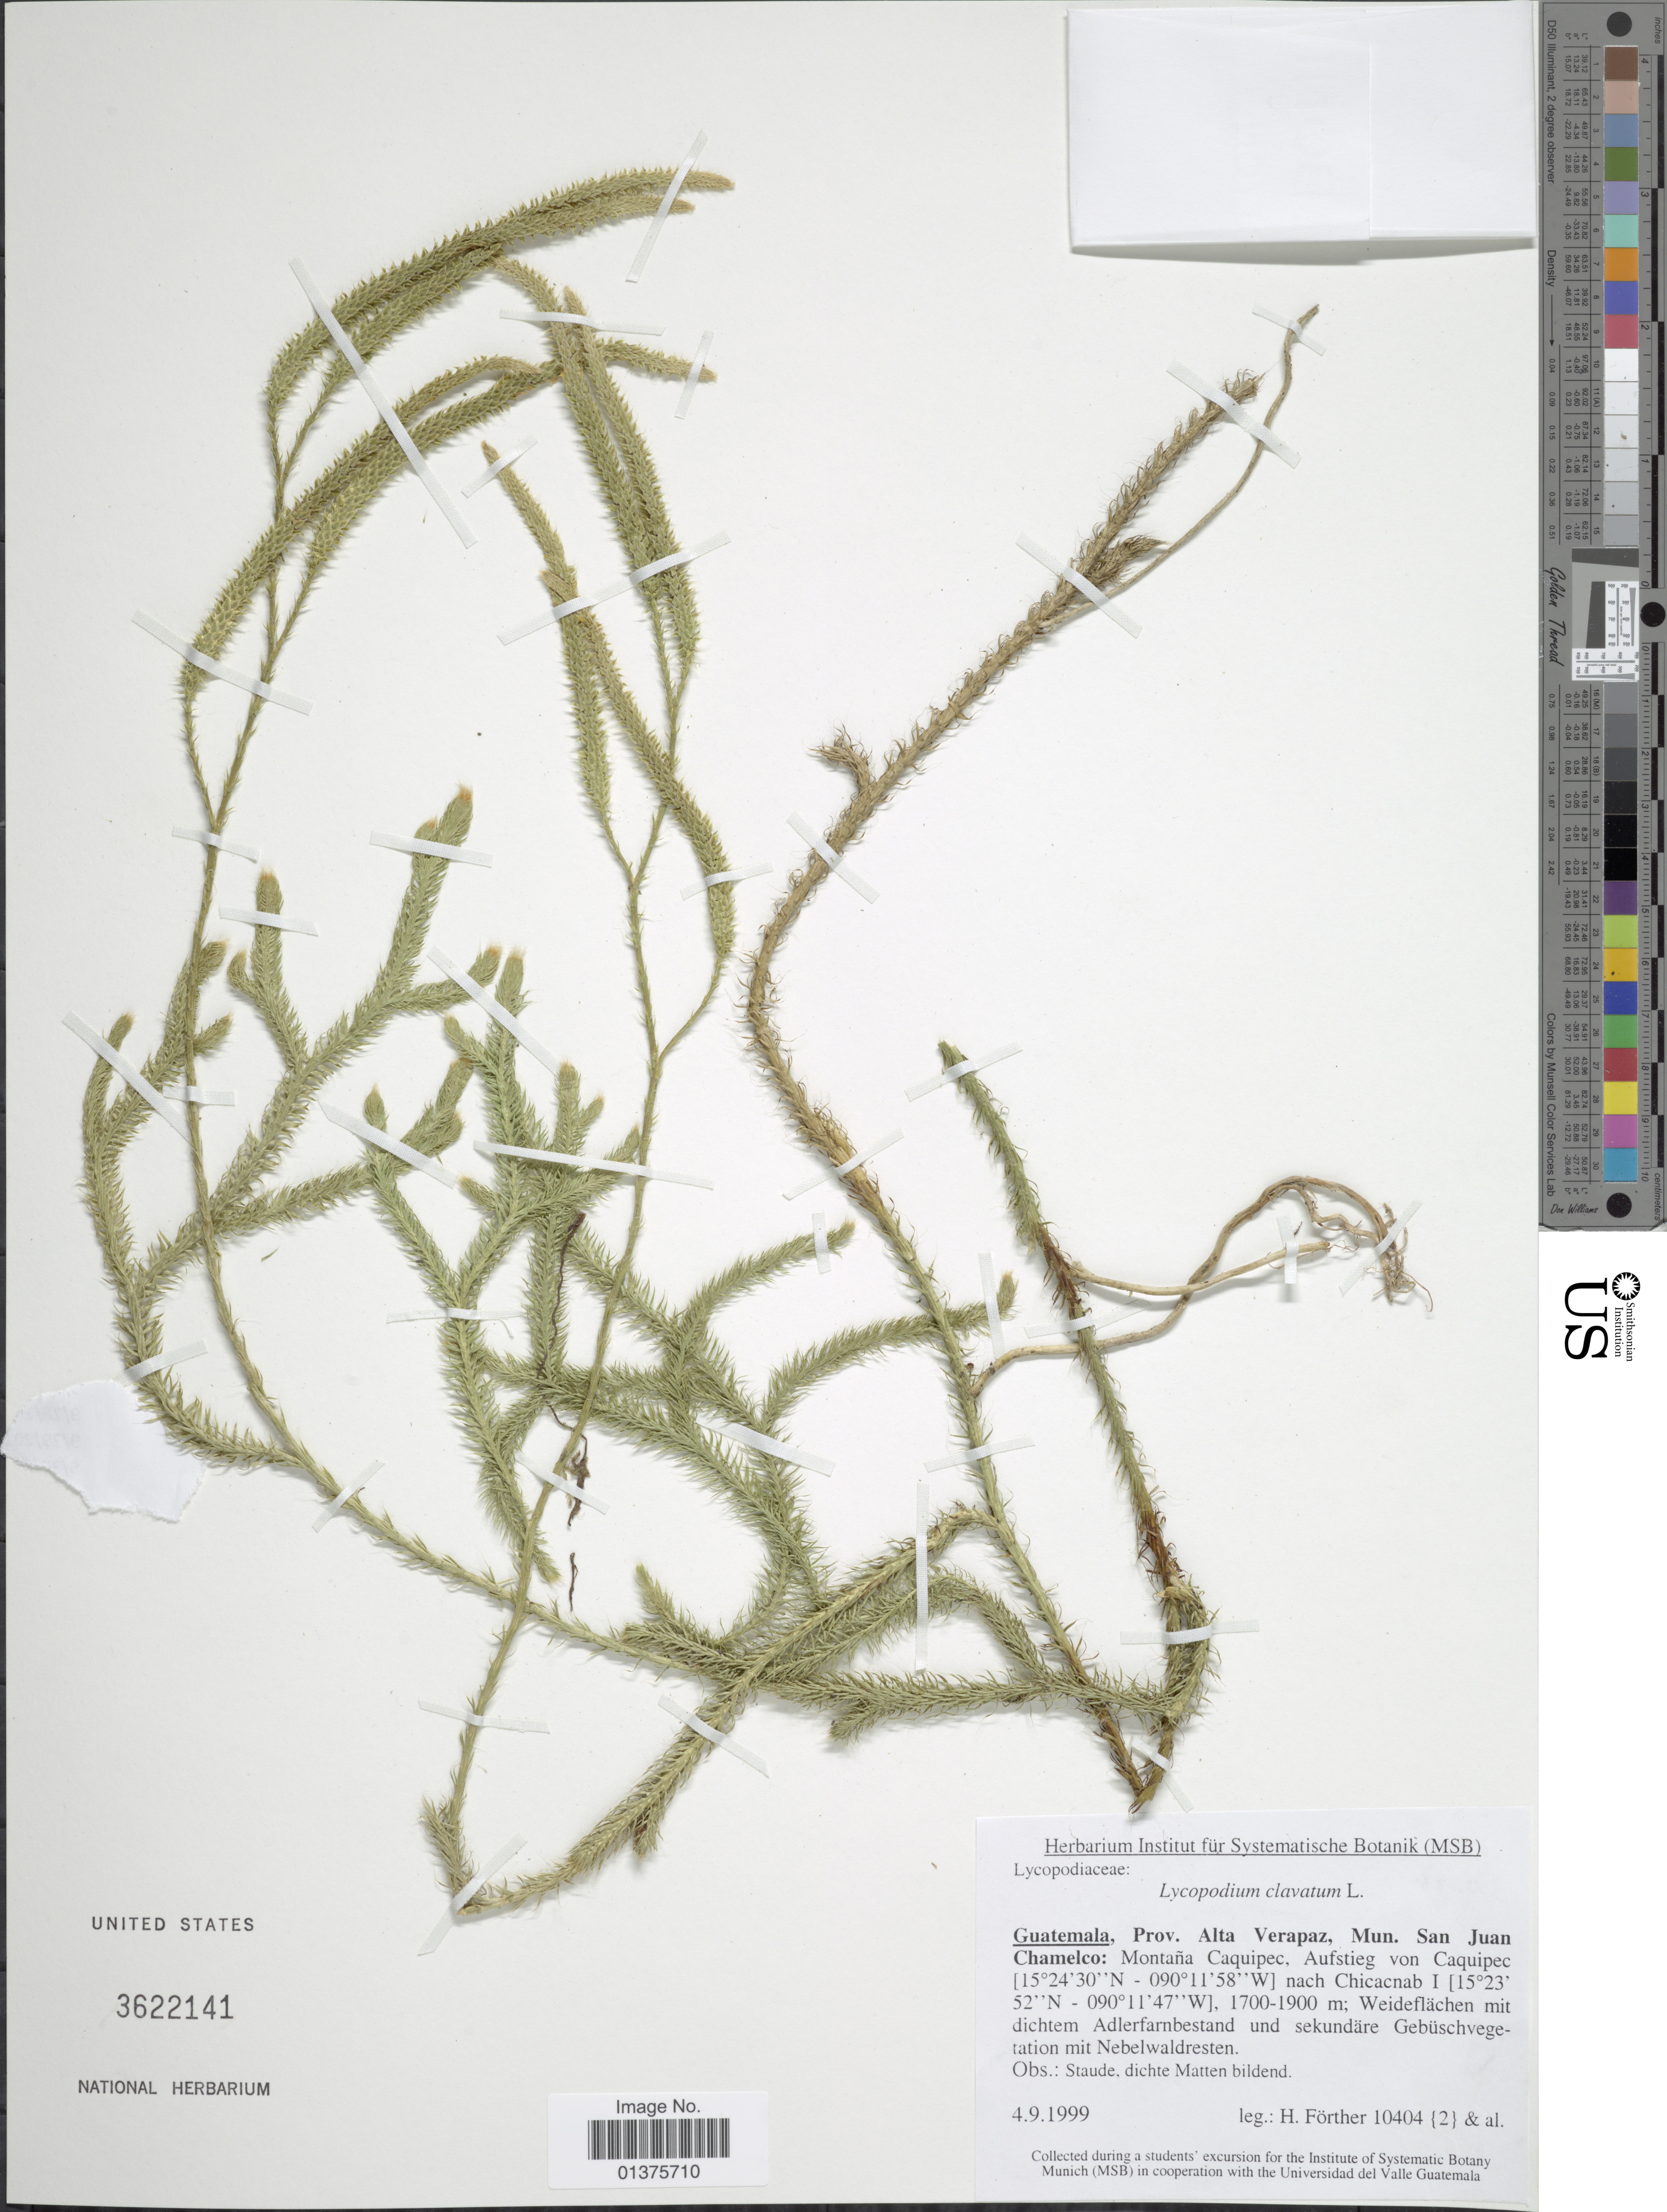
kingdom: Plantae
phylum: Tracheophyta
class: Lycopodiopsida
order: Lycopodiales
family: Lycopodiaceae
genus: Lycopodium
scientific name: Lycopodium clavatum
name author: L.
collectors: H. Förther & et al.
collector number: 10404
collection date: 1999-09-04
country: Guatemala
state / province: Alta Verapaz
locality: Mun. San Juan Chamelco: Montana Caquipec, aufstieg von Caquipec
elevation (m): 1700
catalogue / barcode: US 3622141